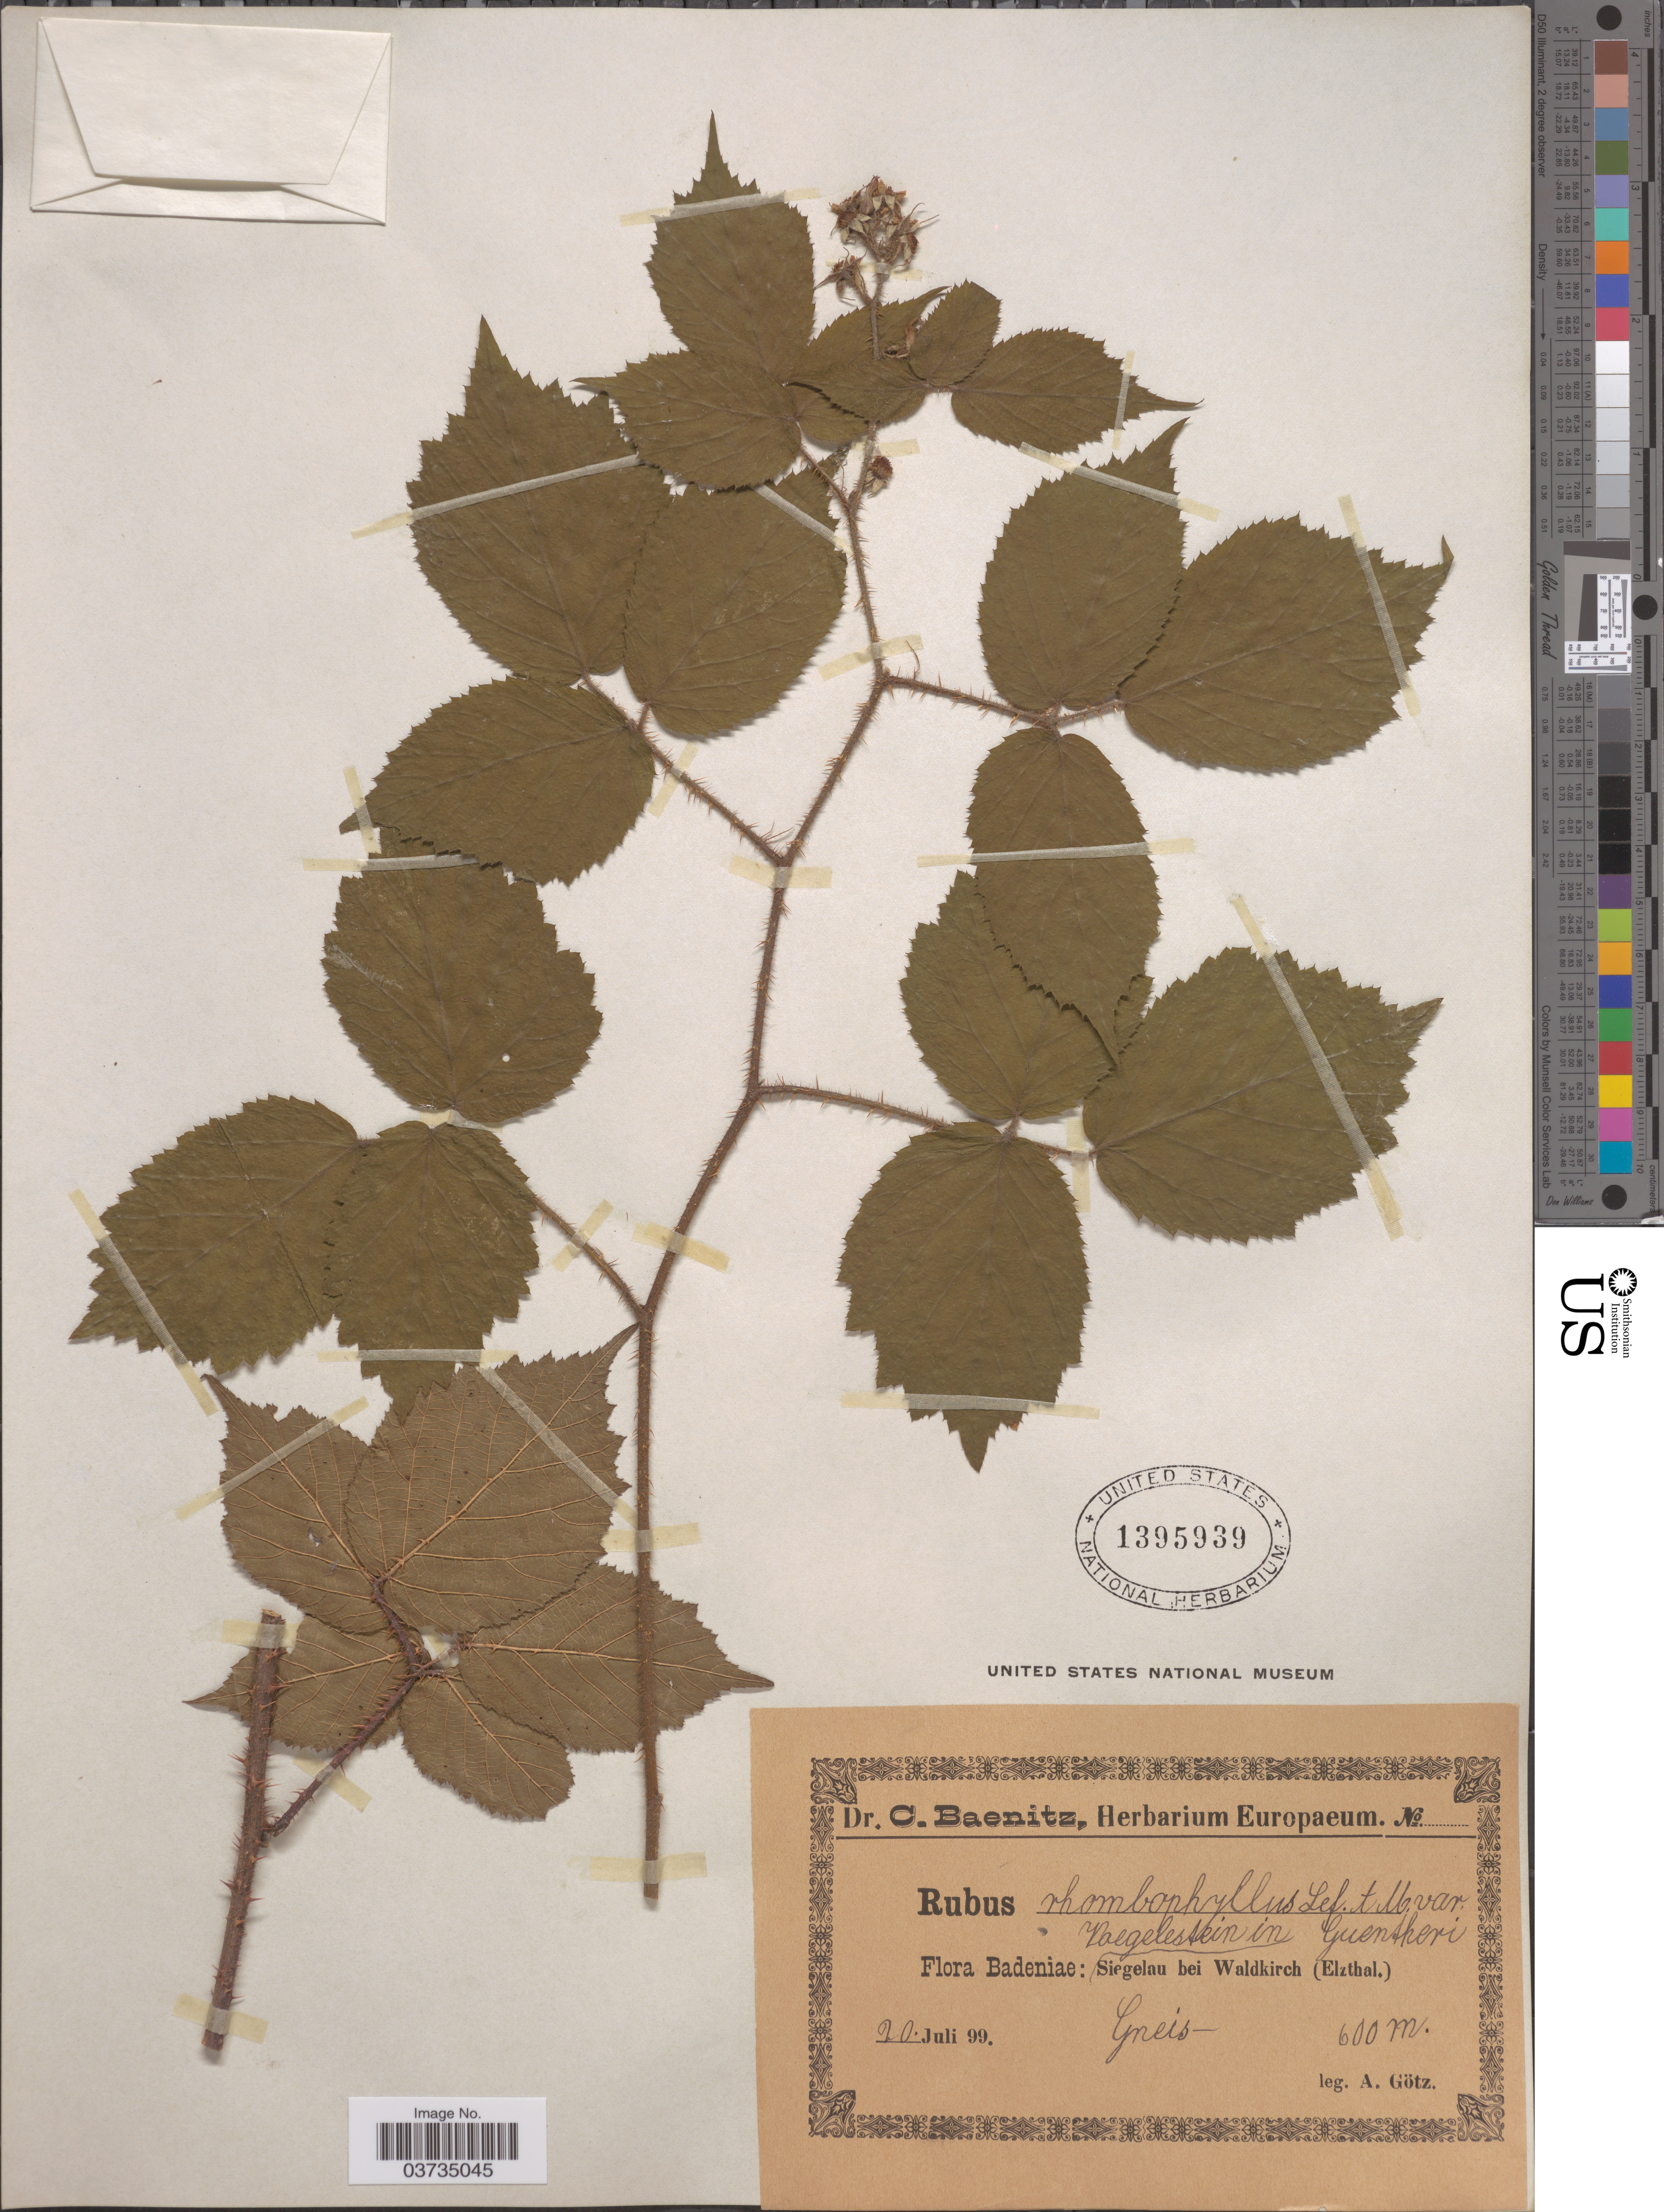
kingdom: Plantae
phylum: Tracheophyta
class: Magnoliopsida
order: Rosales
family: Rosaceae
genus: Rubus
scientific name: Rubus rhombophyllus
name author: P.J. Müll. & Lefèvre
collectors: A. Götz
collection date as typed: Transcribed d/m/y: 20/7/99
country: Germany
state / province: Baden-Württemberg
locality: Badeniae: Voegelstein [interpreted] in Siegelau bei Waldkirch (Elzthal).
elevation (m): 600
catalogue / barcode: US 1395939